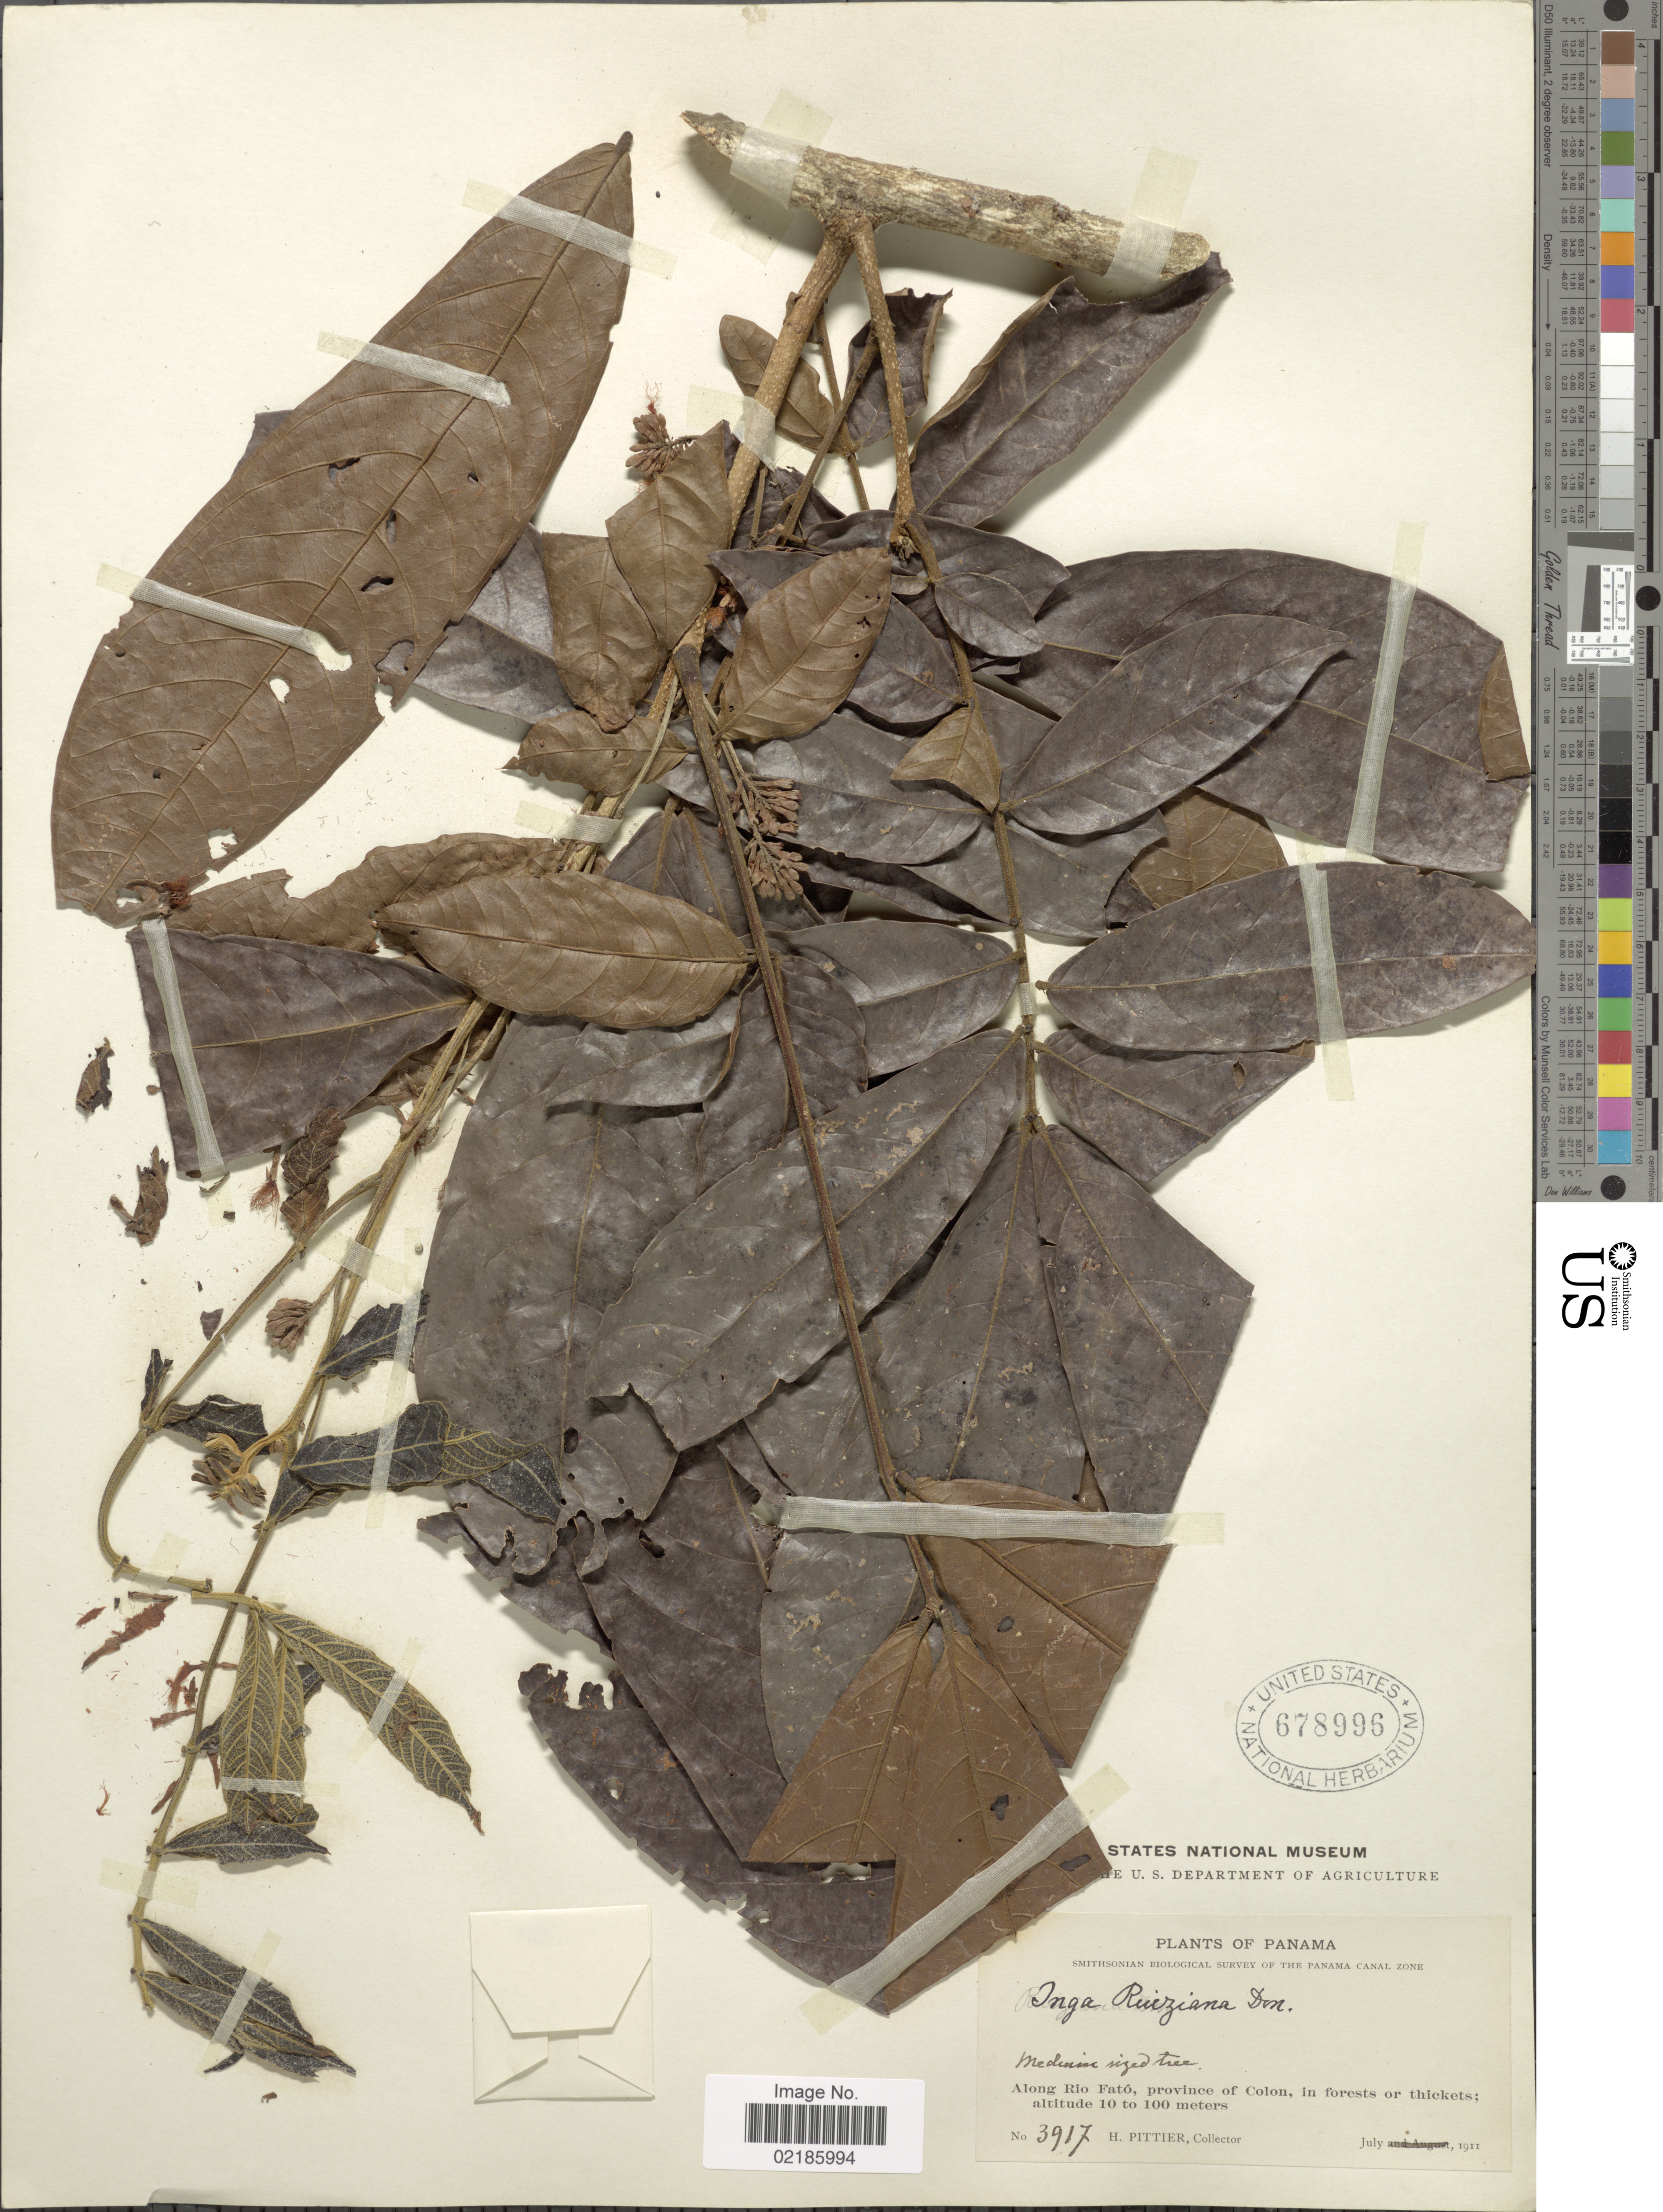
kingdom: Plantae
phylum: Tracheophyta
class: Magnoliopsida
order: Fabales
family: Fabaceae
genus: Inga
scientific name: Inga ruiziana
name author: G. Don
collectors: H. F. Pittier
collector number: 3917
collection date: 1911-07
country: Panama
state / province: Colón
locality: Canal Zone. along Rio Fato.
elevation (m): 10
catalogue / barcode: US 678996